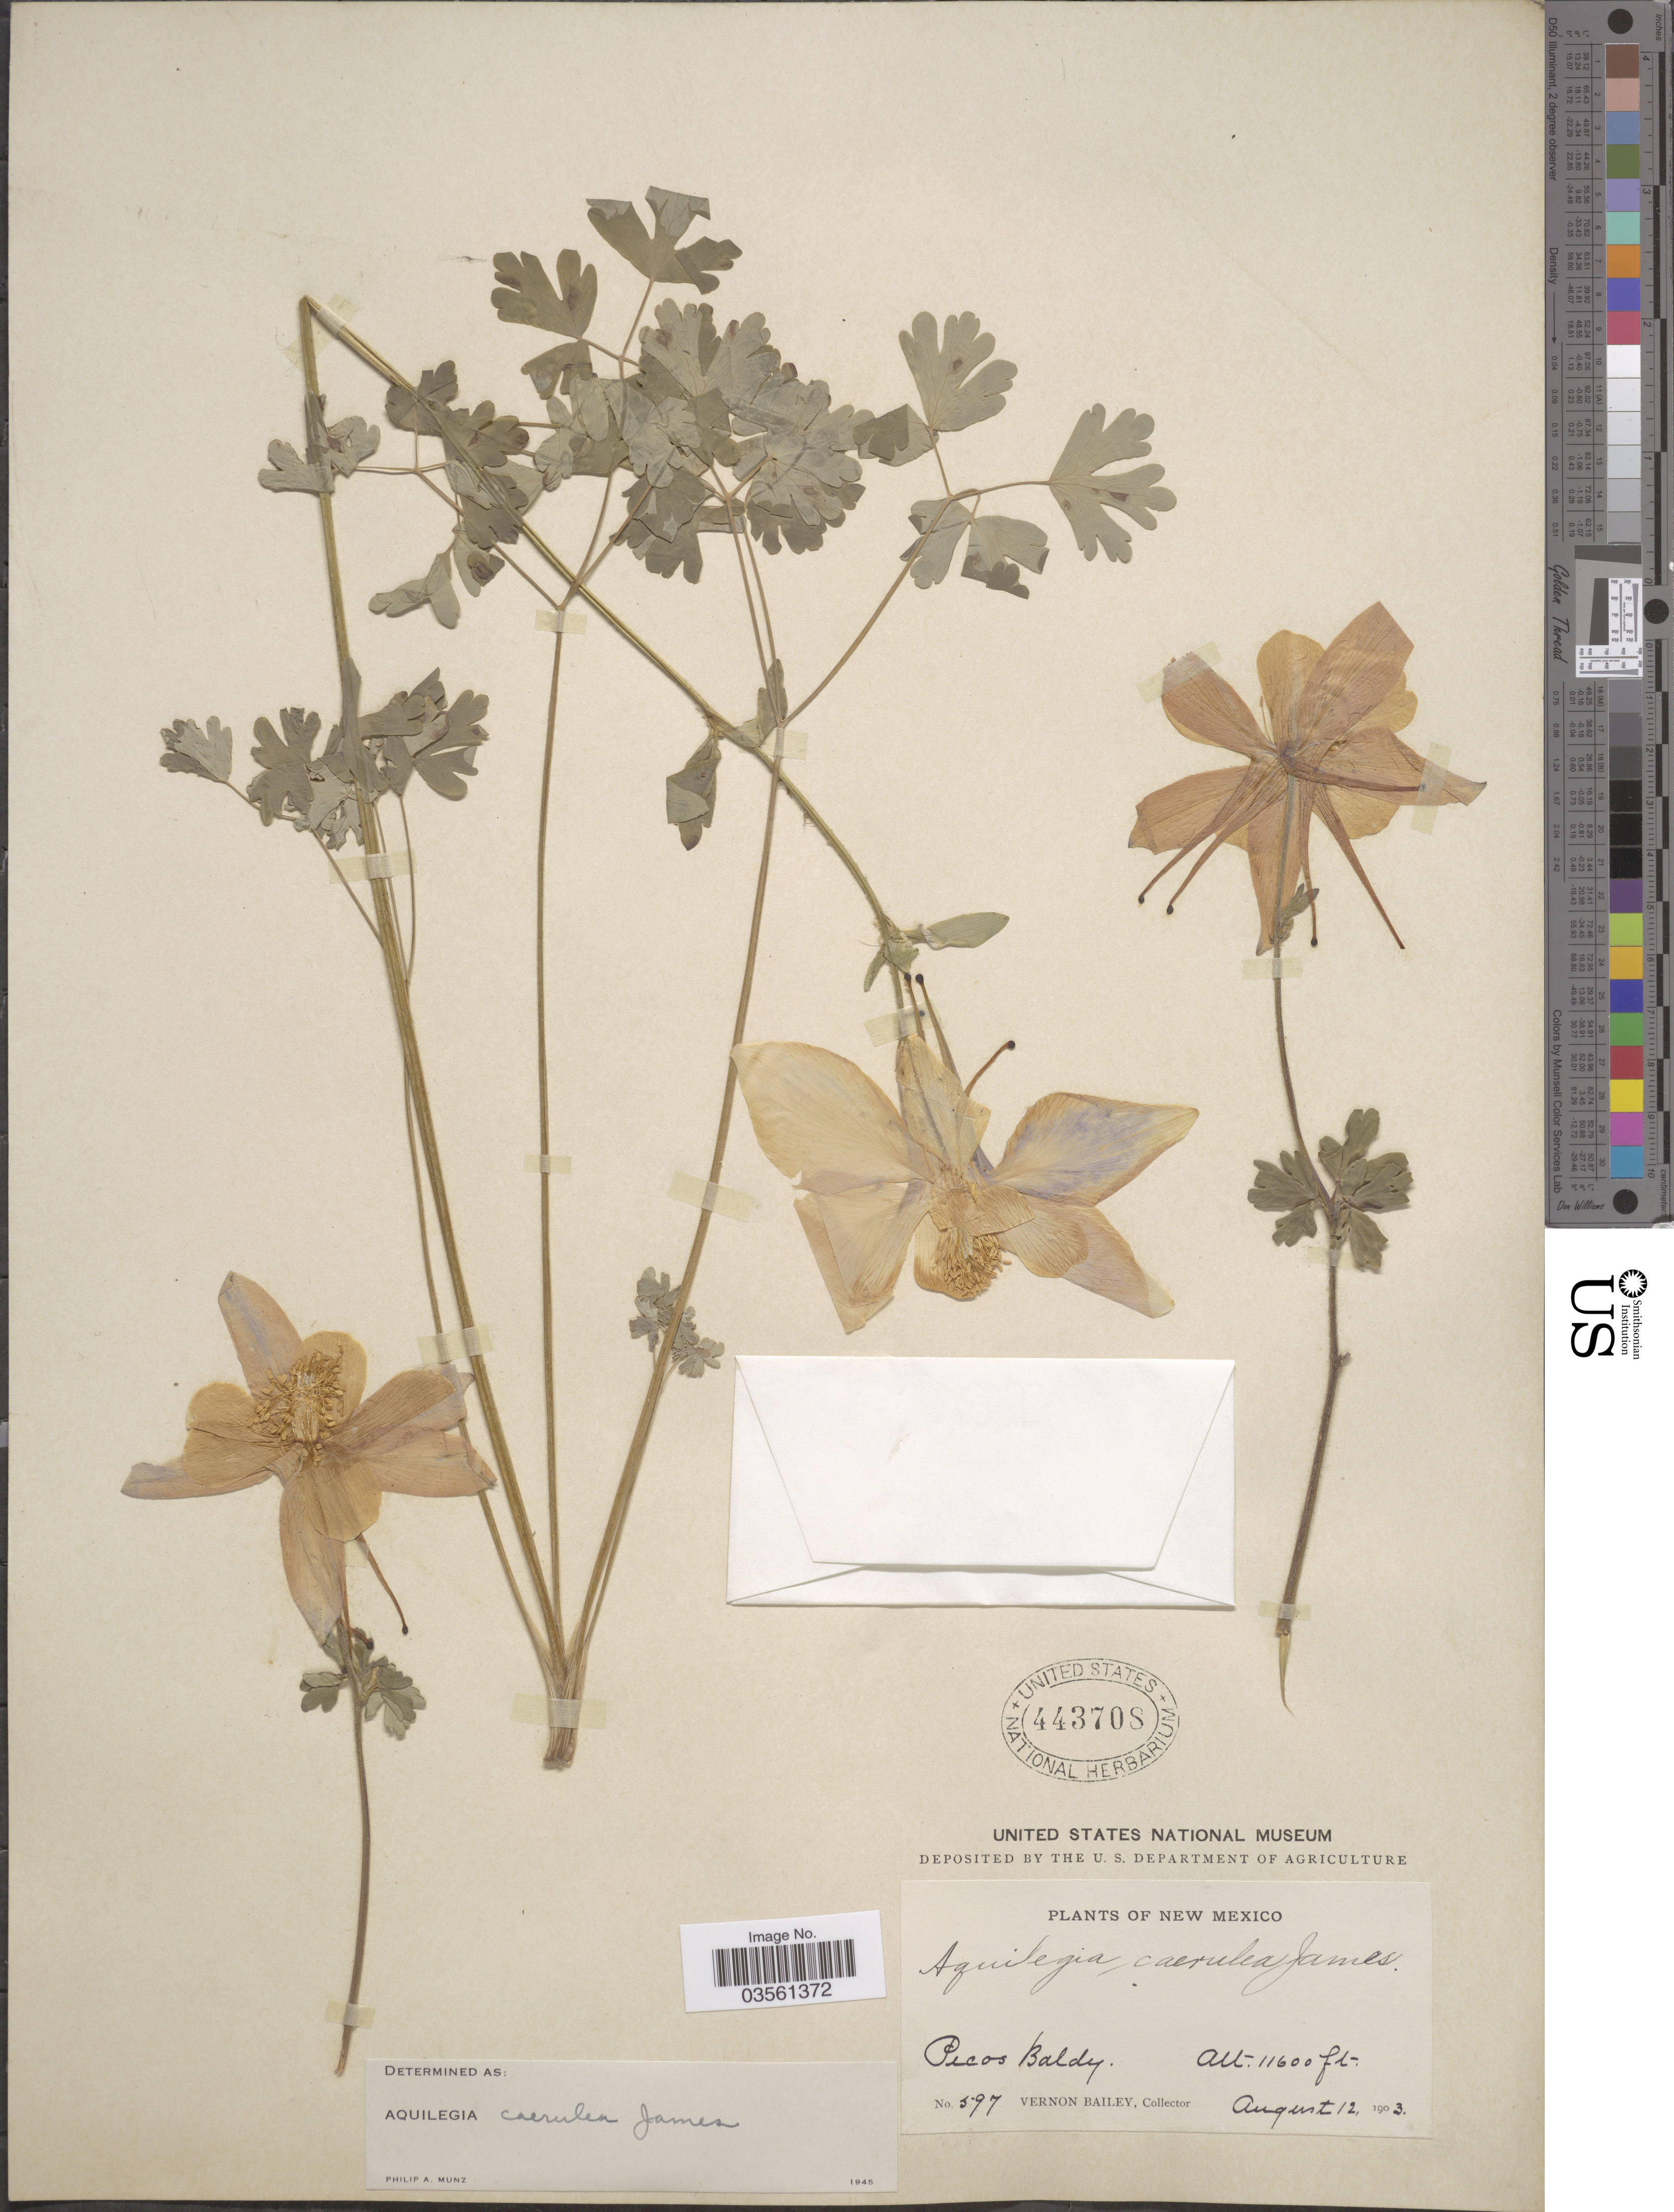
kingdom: Plantae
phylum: Tracheophyta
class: Magnoliopsida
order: Ranunculales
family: Ranunculaceae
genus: Aquilegia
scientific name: Aquilegia coerulea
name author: E. James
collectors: V. O. Bailey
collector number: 597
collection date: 1903-08-12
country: United States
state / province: New Mexico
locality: Pecos Baldy.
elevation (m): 3536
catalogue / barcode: US 443708